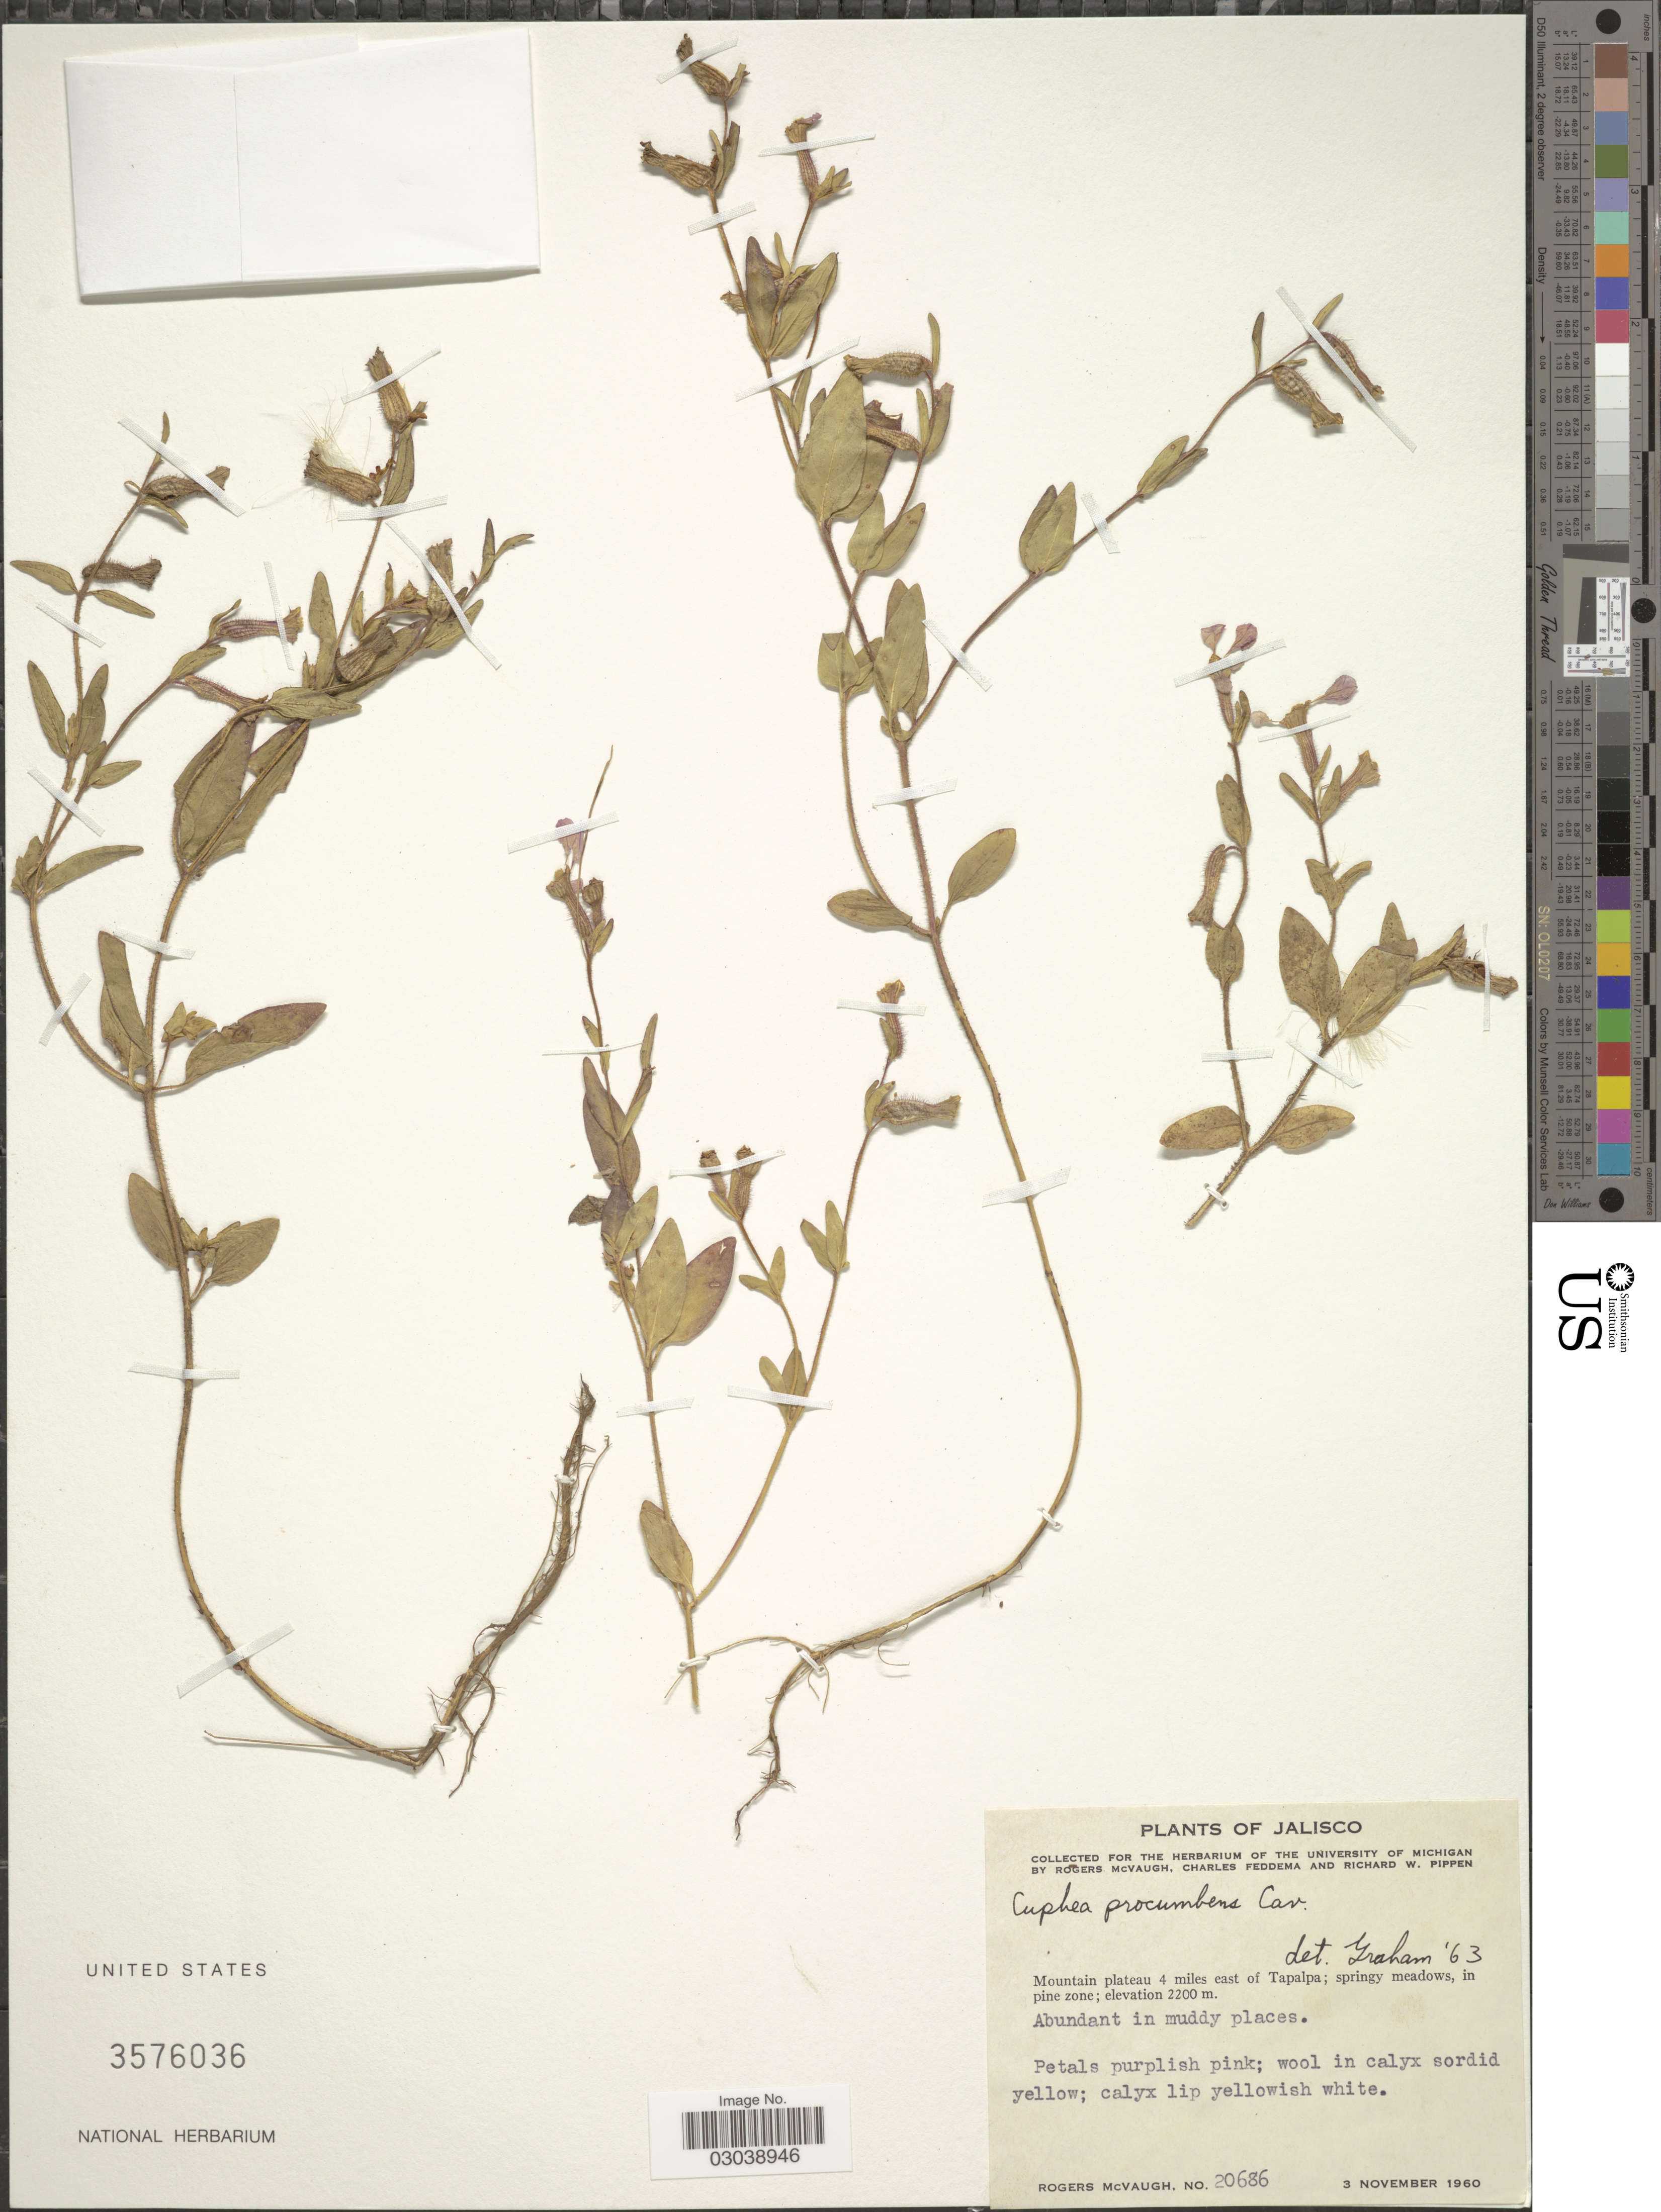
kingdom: Plantae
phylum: Tracheophyta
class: Magnoliopsida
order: Myrtales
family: Lythraceae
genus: Cuphea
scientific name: Cuphea procumbens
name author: L.D. Gómez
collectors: R. McVaugh, C. Feddema & R. W. Pippen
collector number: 20686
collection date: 1960-11-03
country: Mexico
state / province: Jalisco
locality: Mountain plateau 4 miles east of Tapalpa.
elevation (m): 2200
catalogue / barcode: US 3576036